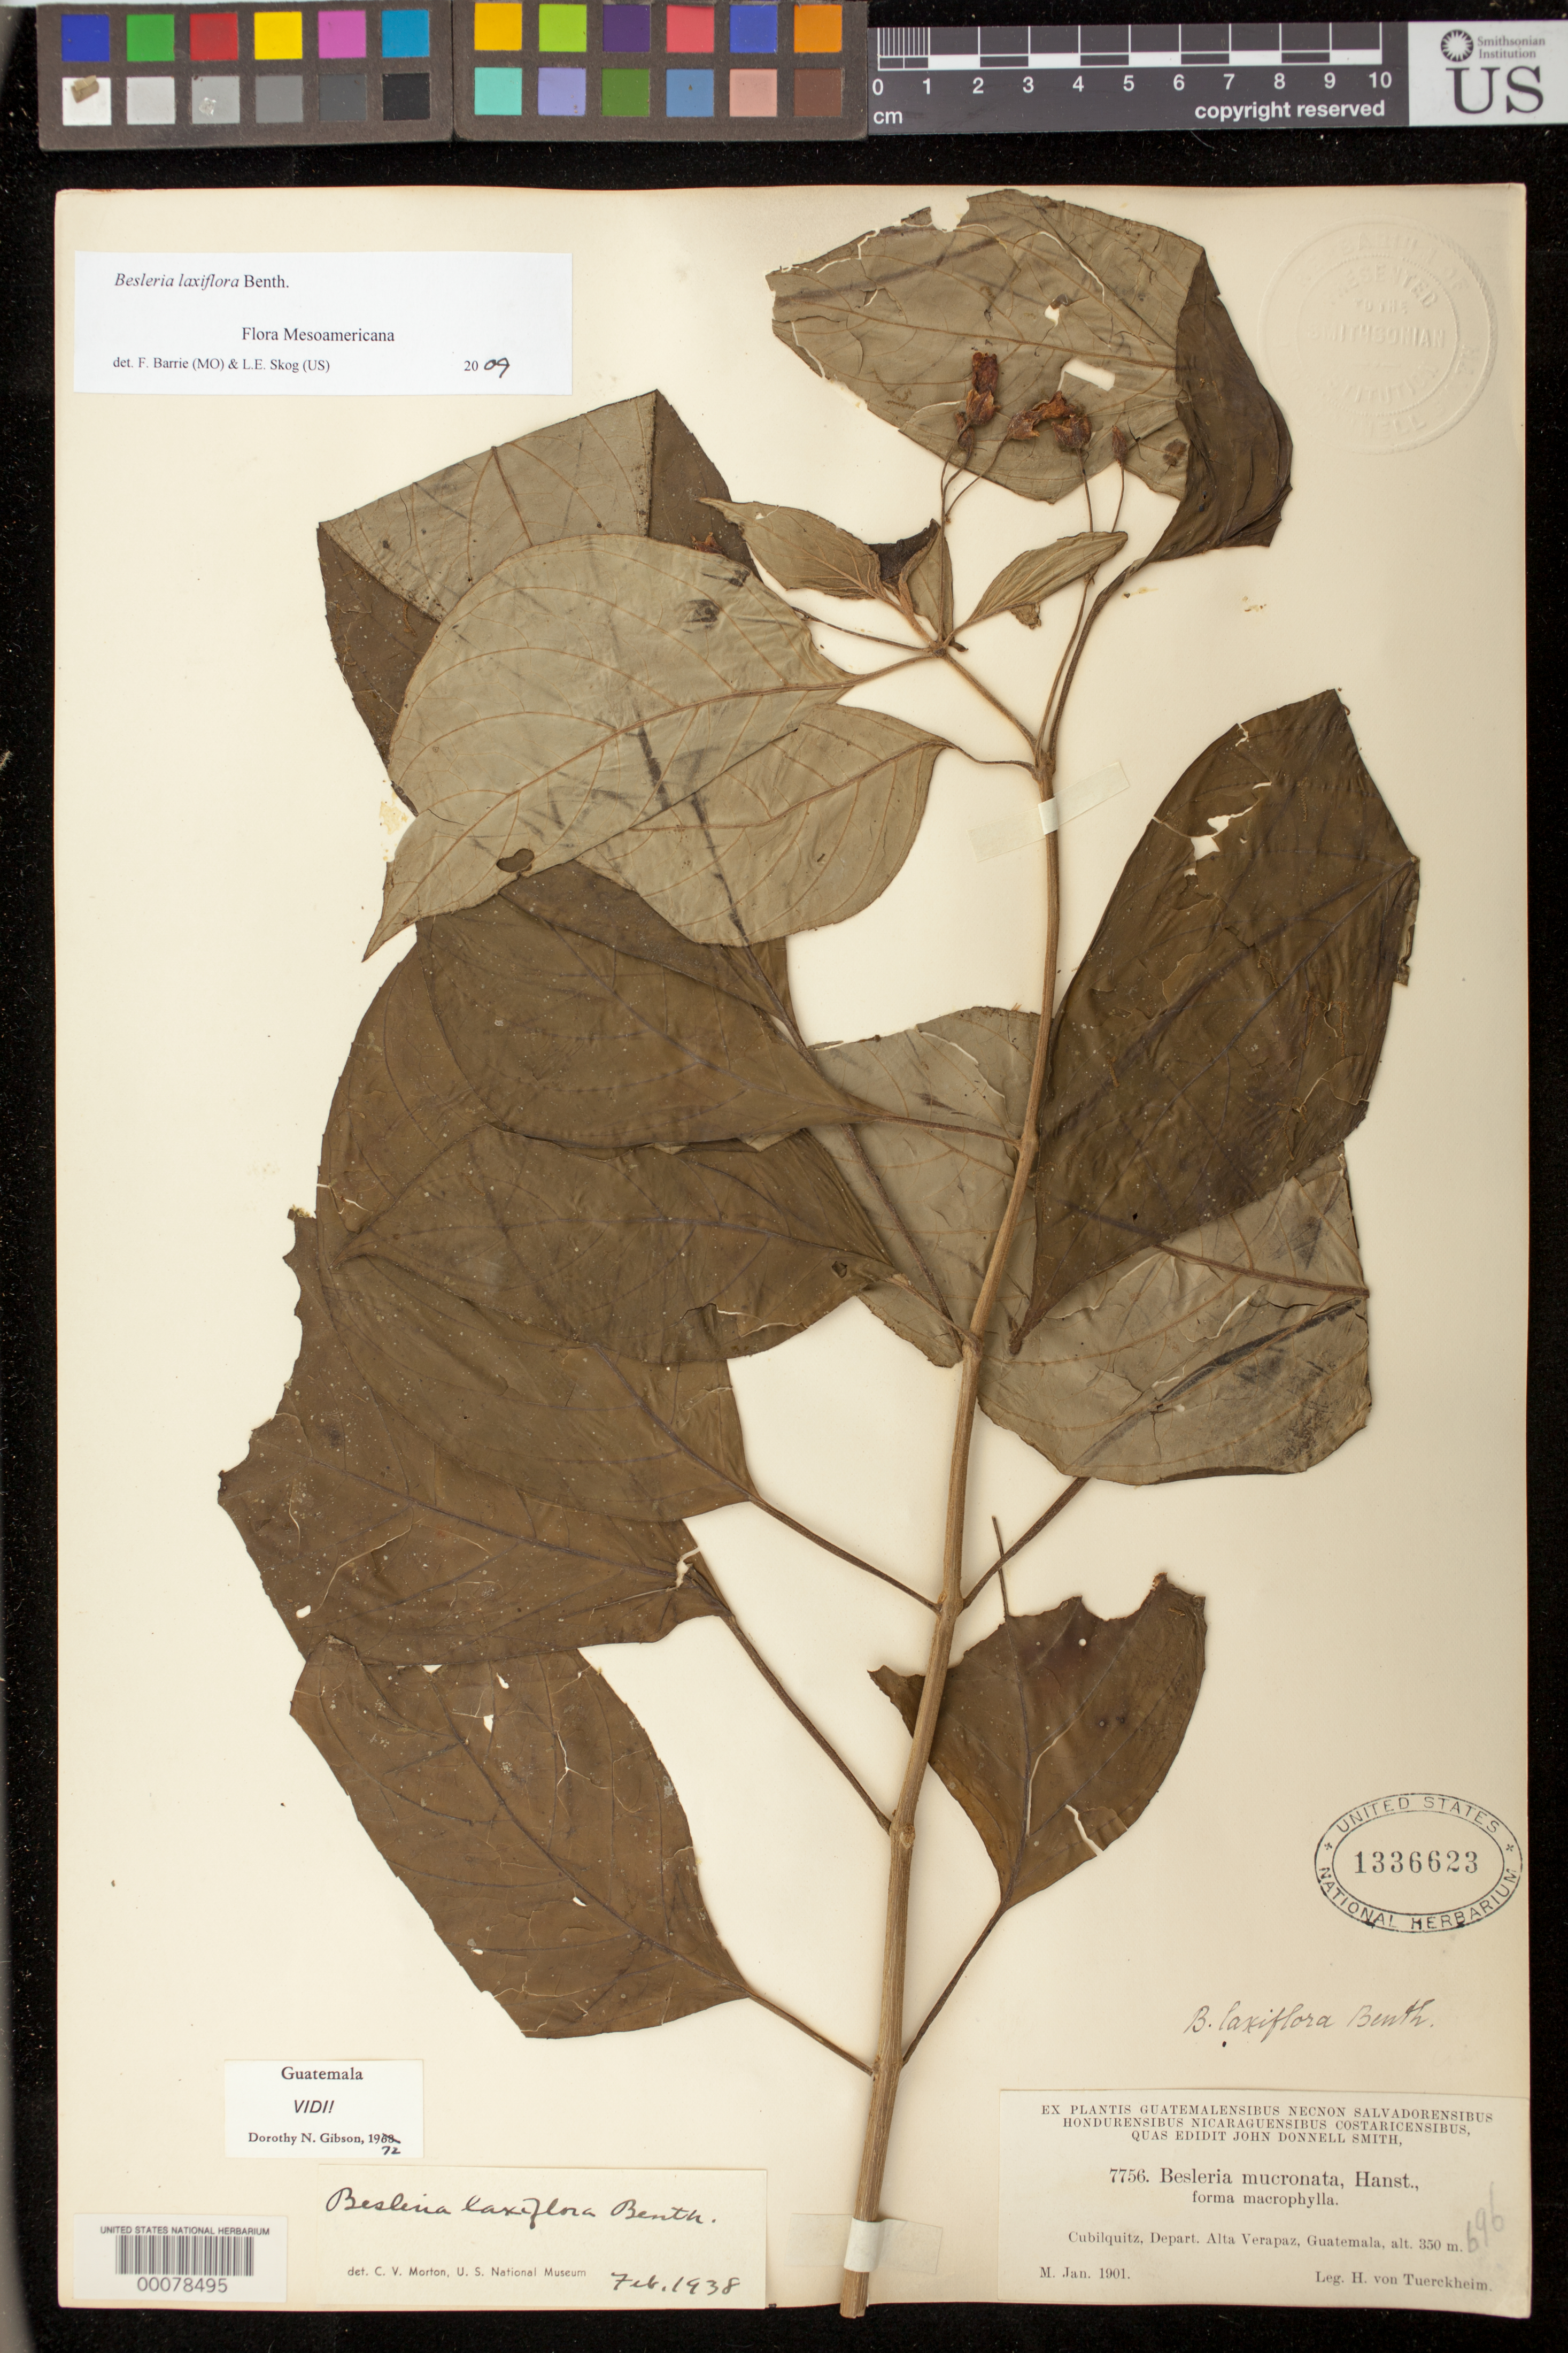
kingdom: Plantae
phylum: Tracheophyta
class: Magnoliopsida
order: Lamiales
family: Gesneriaceae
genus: Besleria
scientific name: Besleria laxiflora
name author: Benth.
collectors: H. von Türckheim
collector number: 7756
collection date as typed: Jan 1901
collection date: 1901-01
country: Guatemala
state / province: Alta Verapaz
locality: Cubilquitz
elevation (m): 350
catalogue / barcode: US 1336623